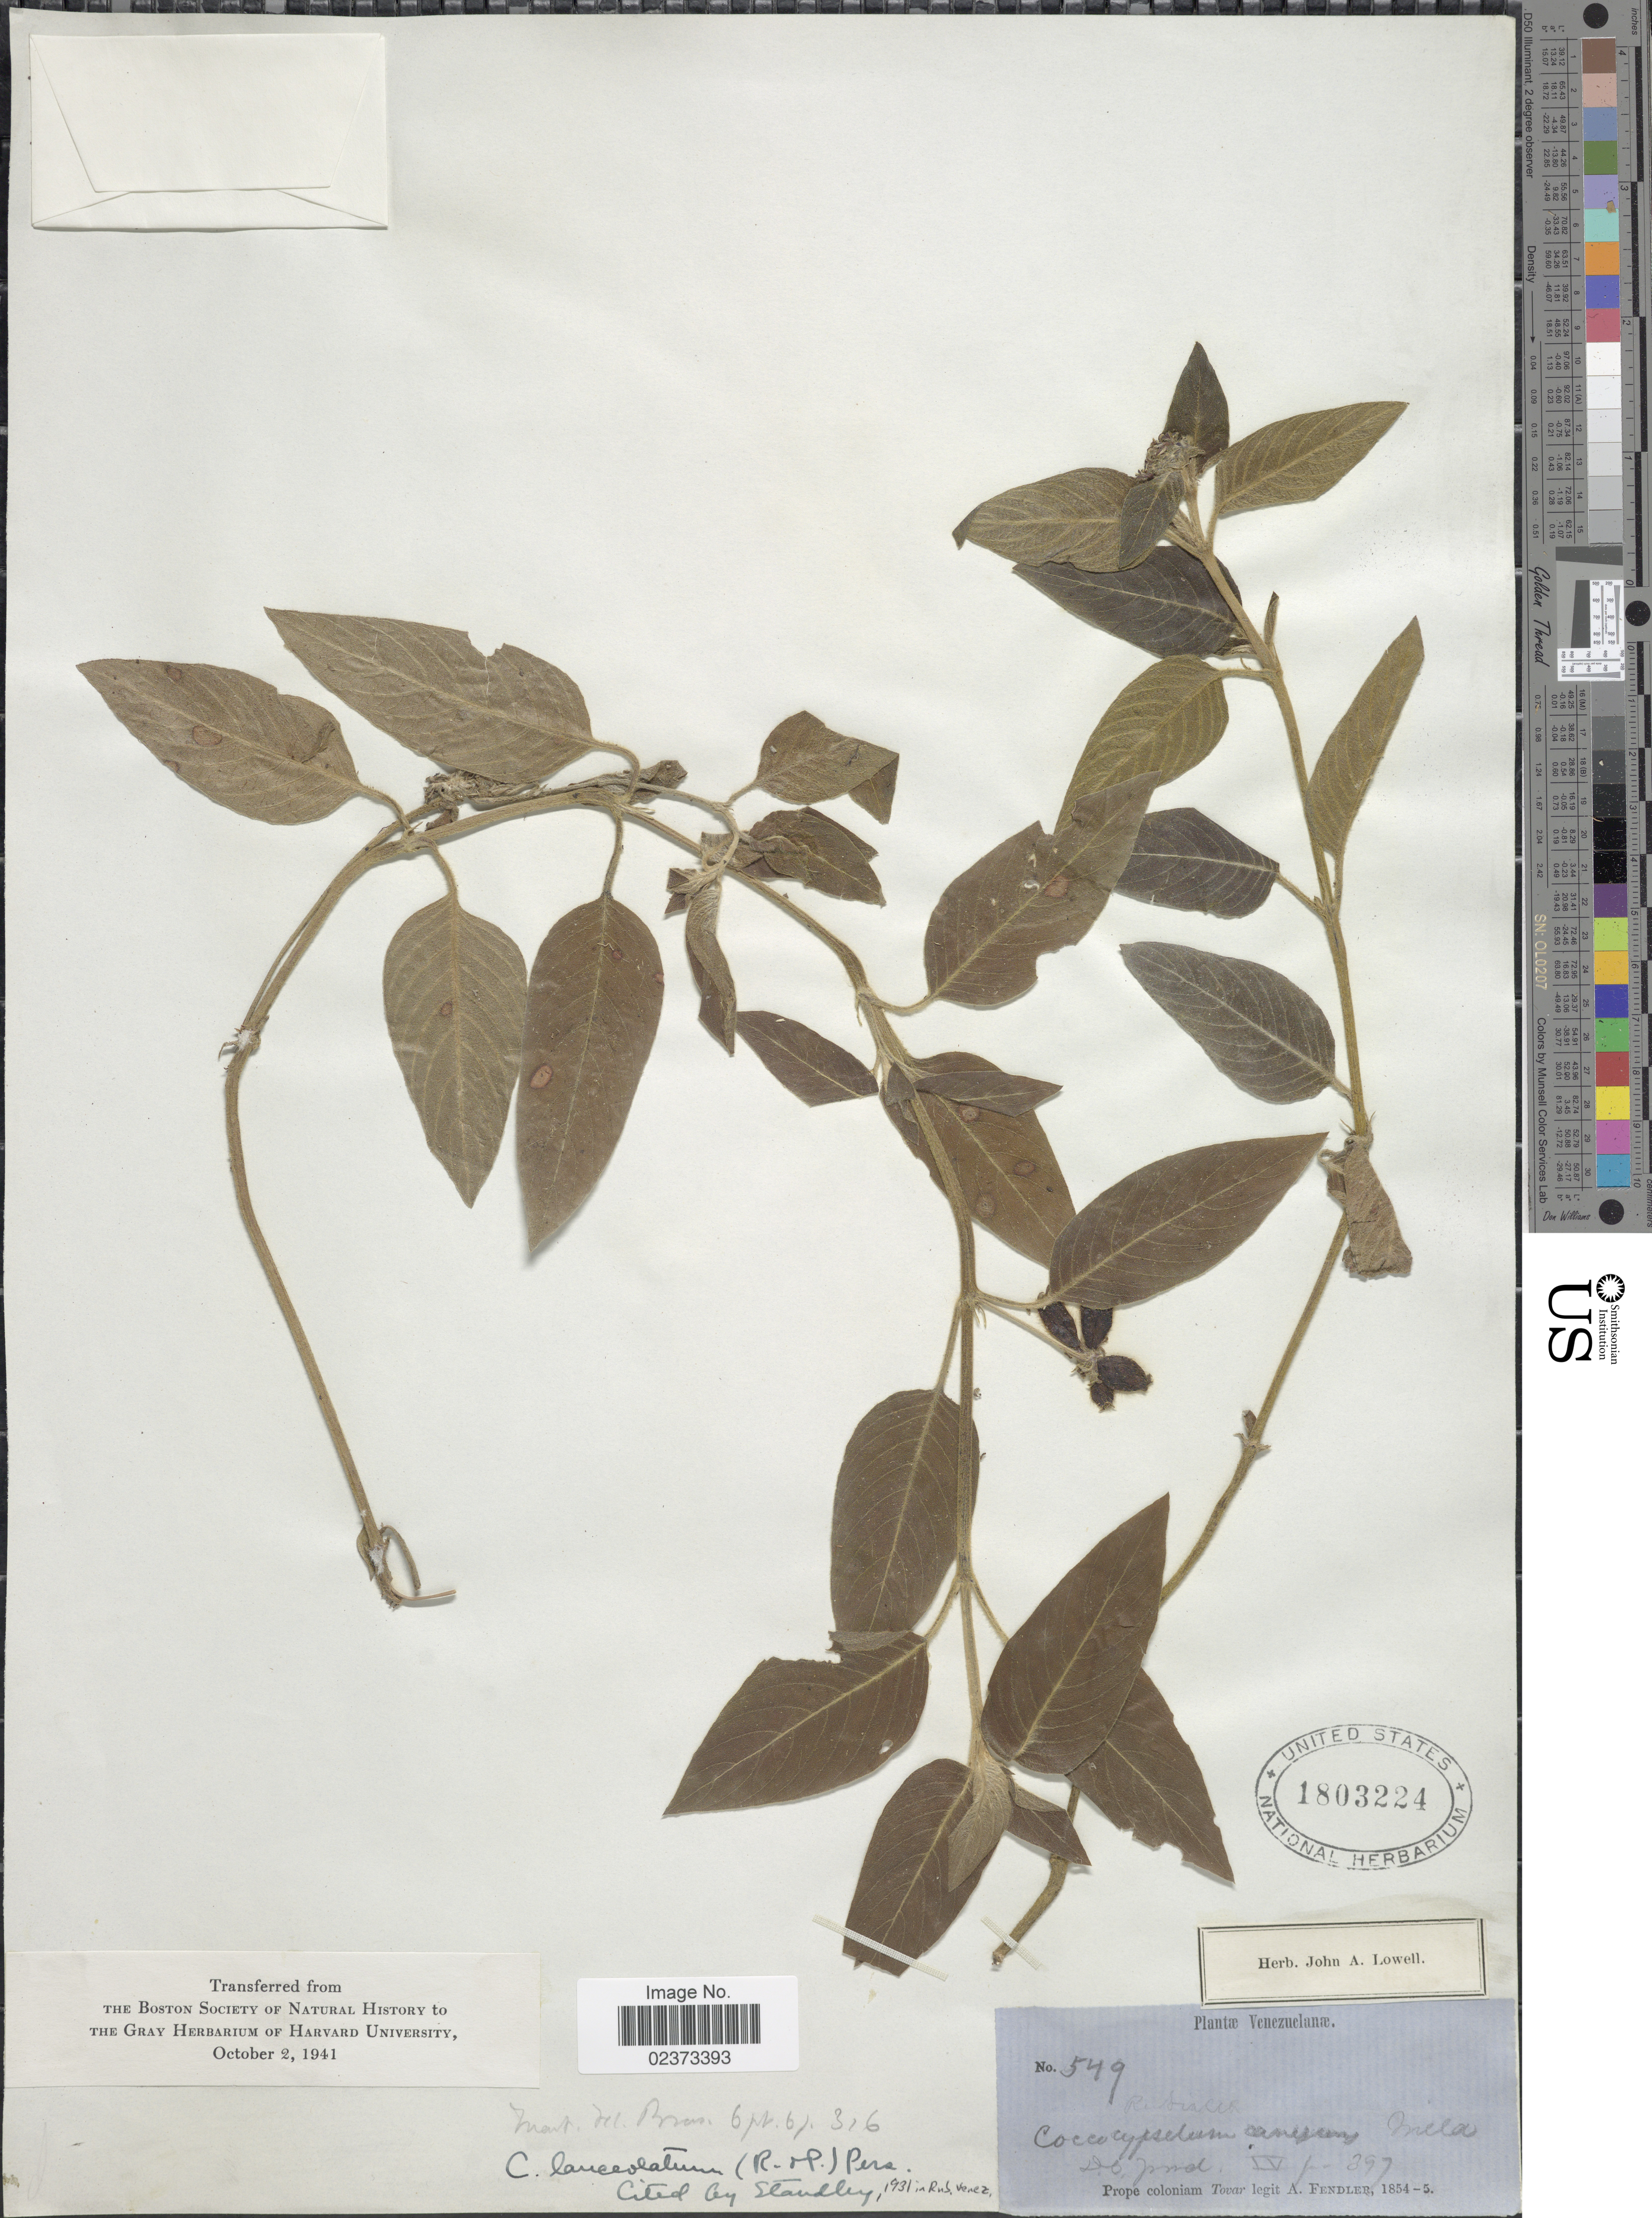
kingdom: Plantae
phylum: Tracheophyta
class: Magnoliopsida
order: Gentianales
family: Rubiaceae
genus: Coccocypselum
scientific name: Coccocypselum lanceolatum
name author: (Ruiz & Pav.) Pers.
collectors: A. Fendler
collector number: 549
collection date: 1897-04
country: Venezuela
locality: Prope coloniam Tovar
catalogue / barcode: US 1803224